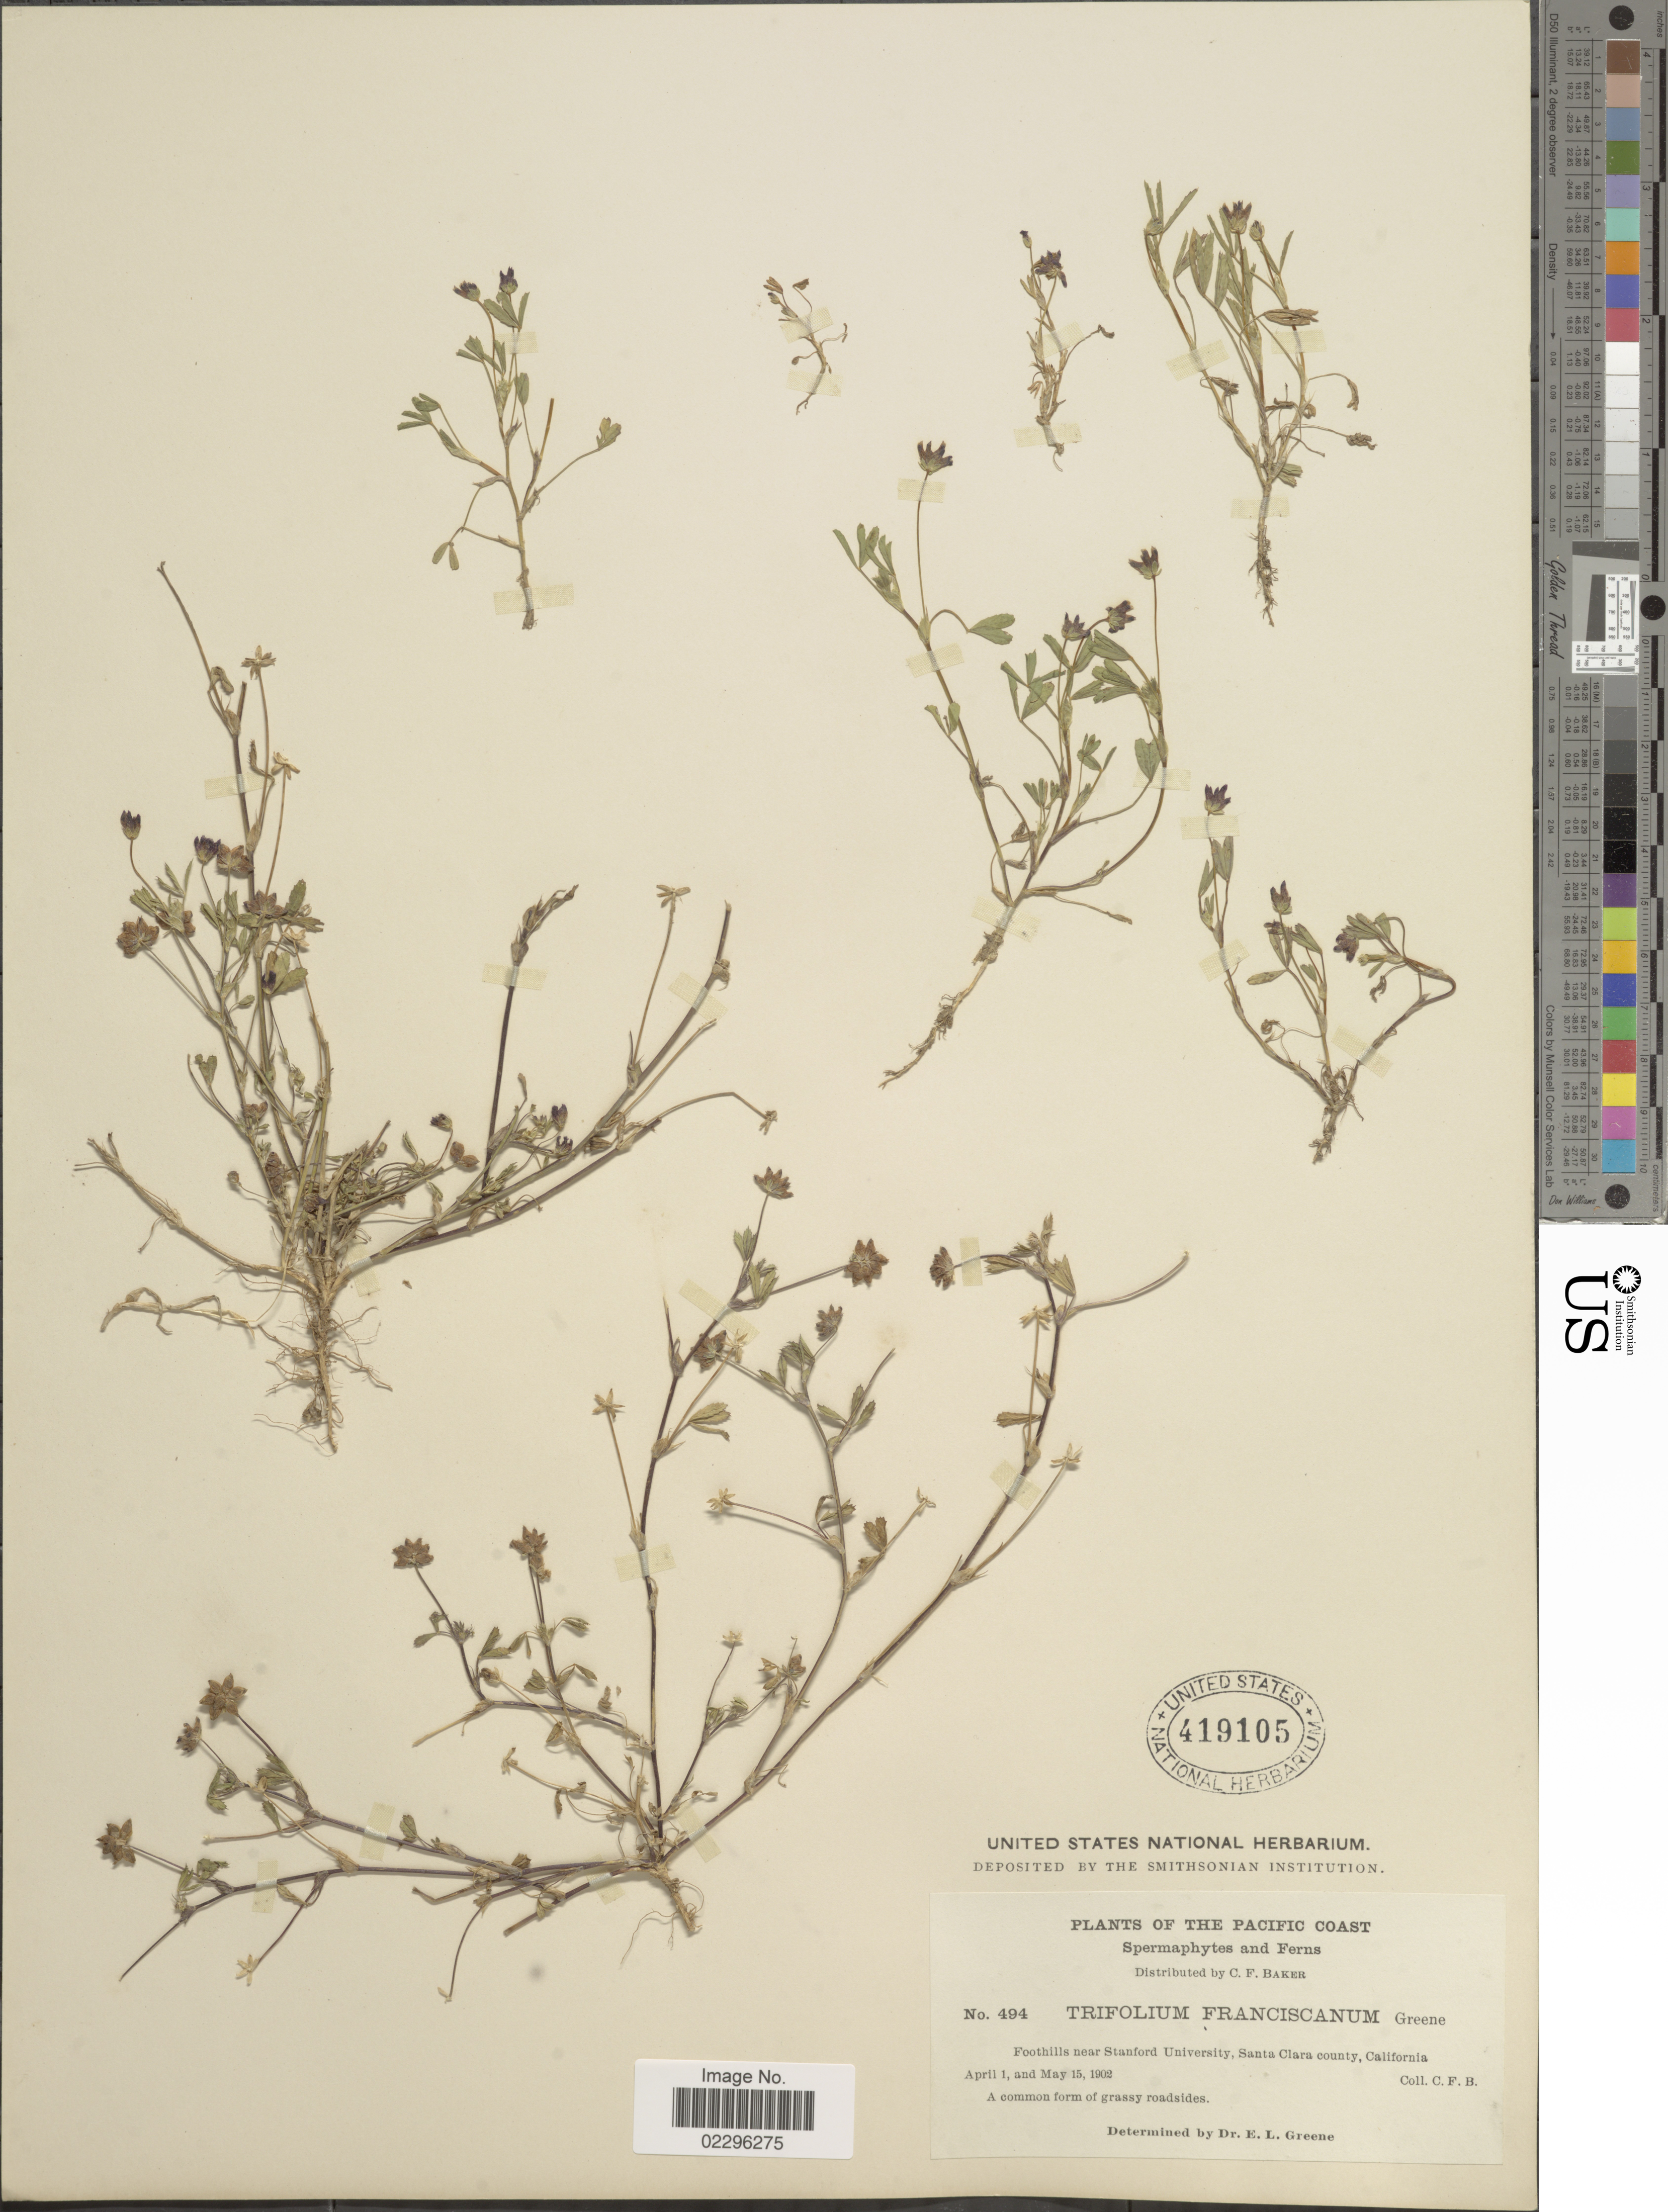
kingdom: Plantae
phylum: Tracheophyta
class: Magnoliopsida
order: Fabales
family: Fabaceae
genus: Trifolium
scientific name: Trifolium depauperatum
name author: Desv.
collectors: C. F. Baker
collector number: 494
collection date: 1902-04-01/1902-05-15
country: United States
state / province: California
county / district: Santa Clara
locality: The Pacific Coast. Foothills near Stanford University, Santa Clara county.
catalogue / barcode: US 419105